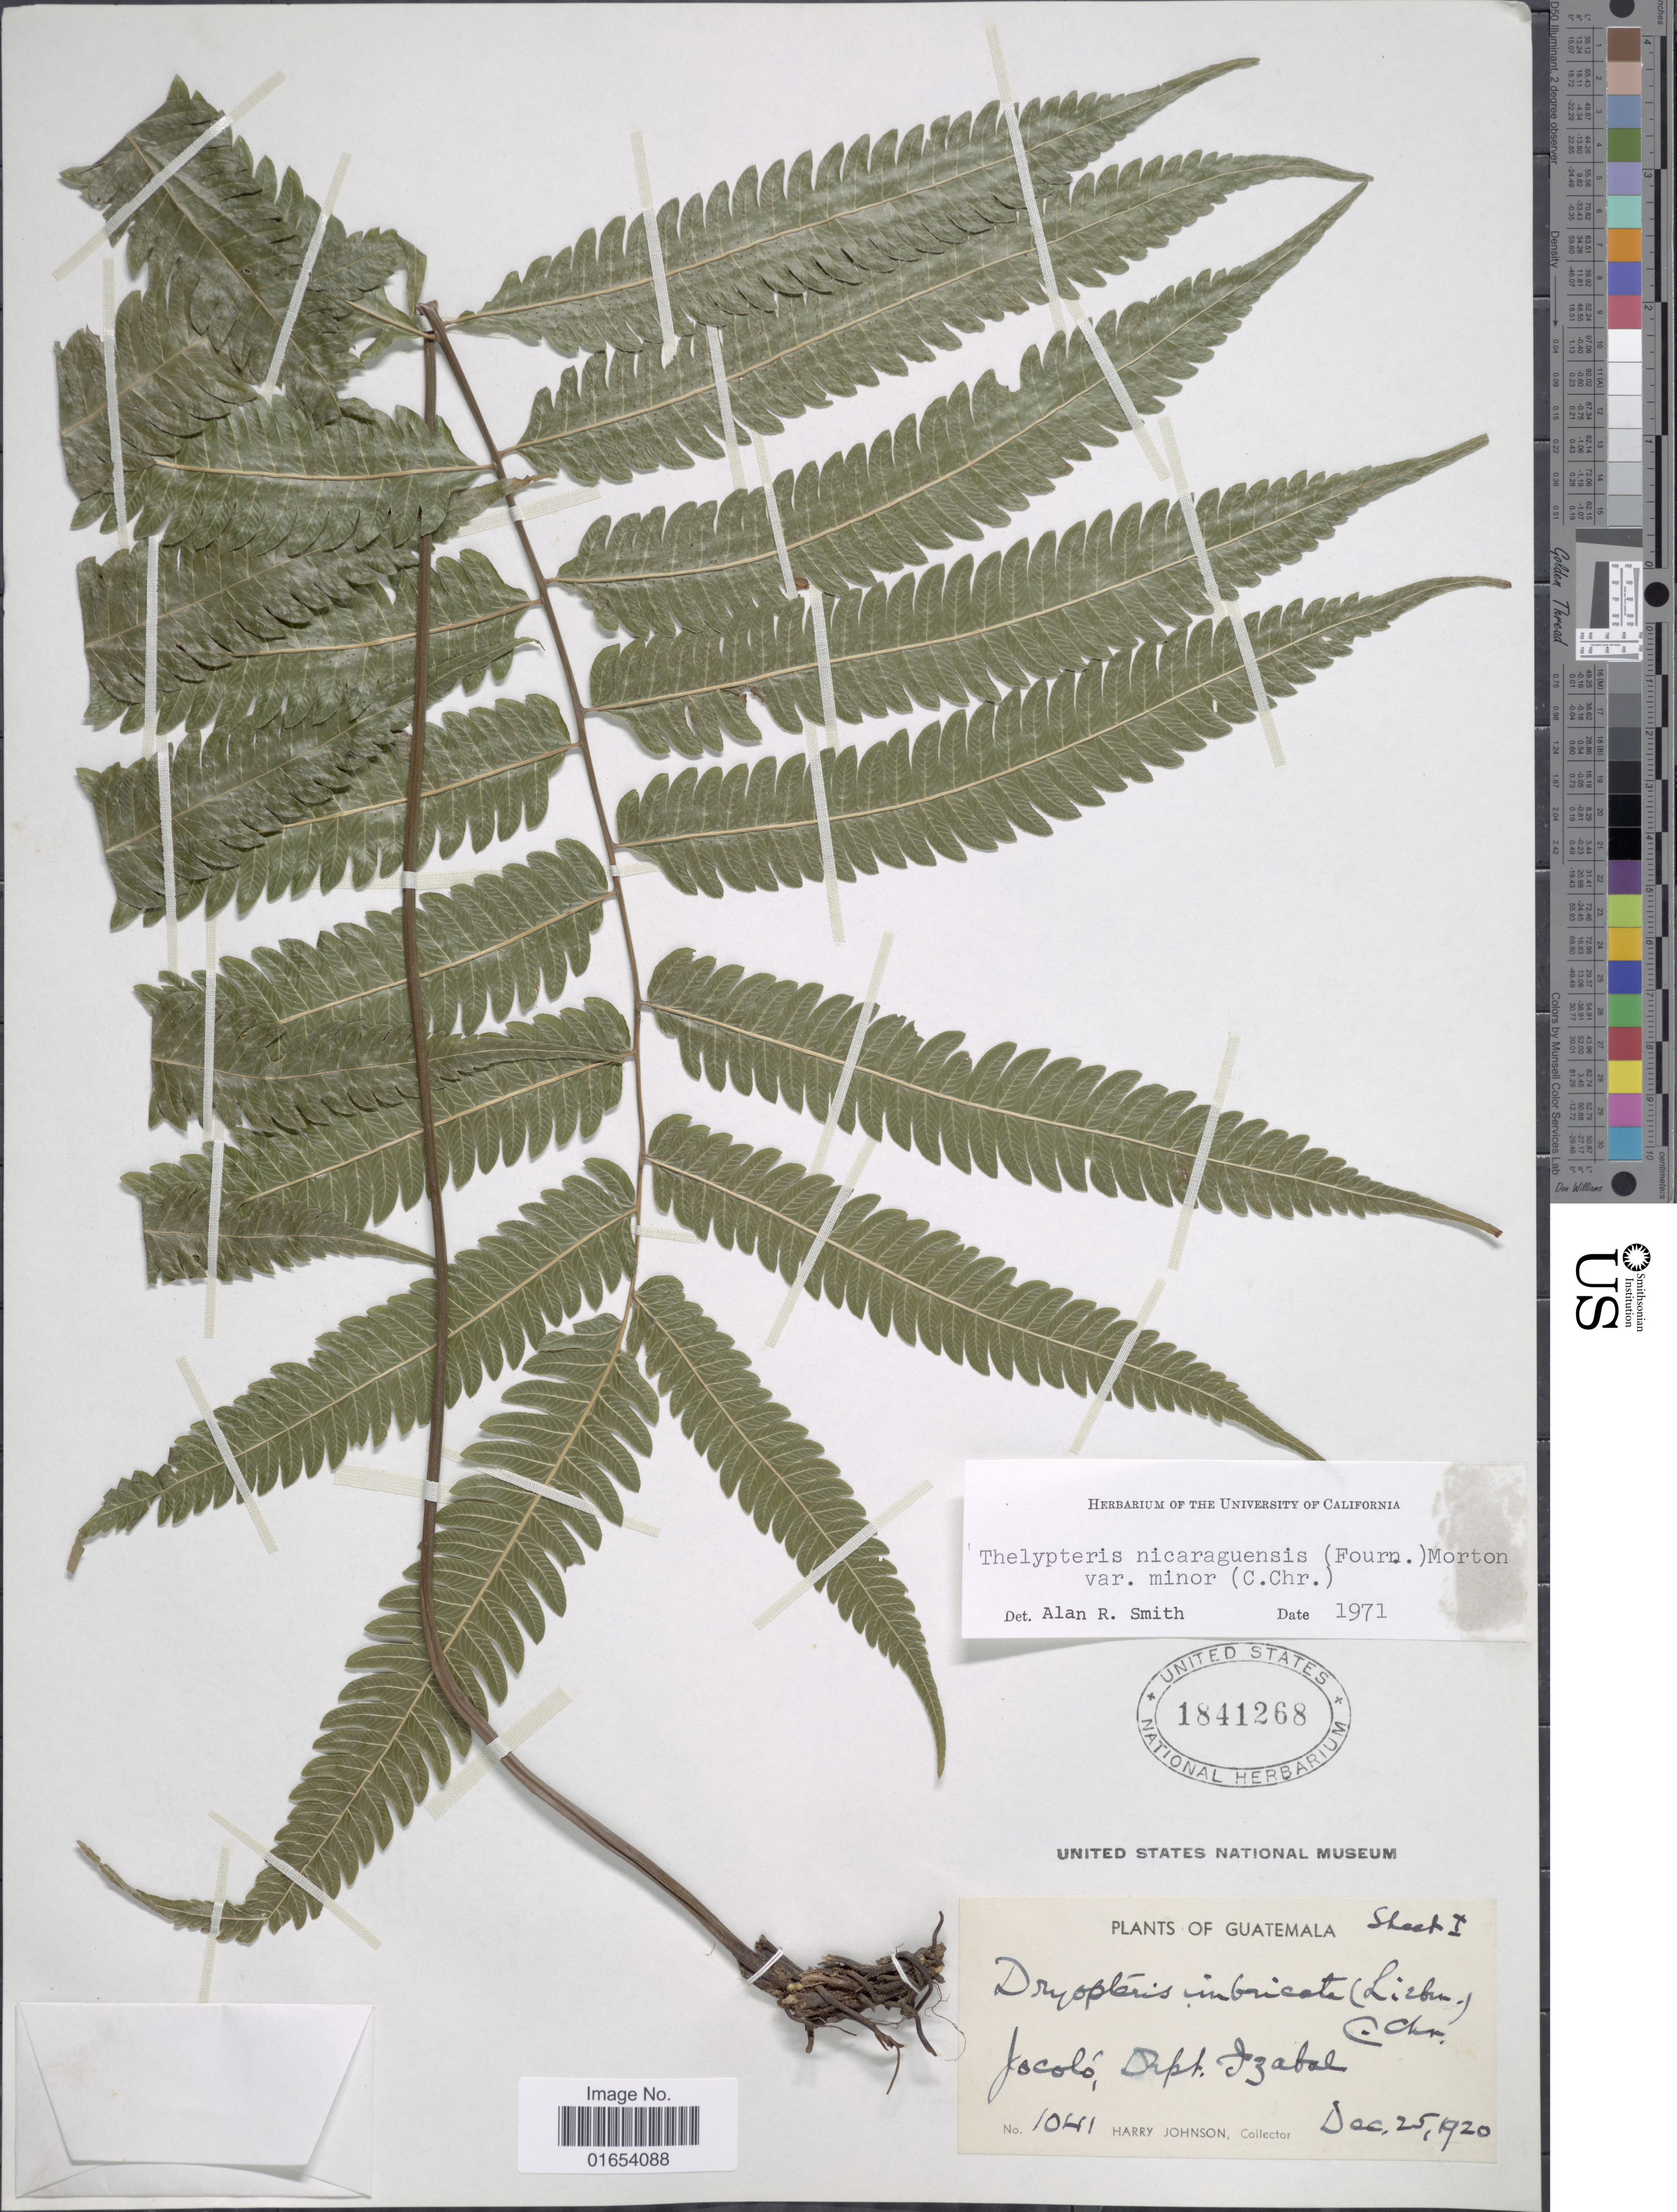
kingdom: Plantae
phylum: Tracheophyta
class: Polypodiopsida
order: Polypodiales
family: Thelypteridaceae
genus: Goniopteris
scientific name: Goniopteris minor (C. Chr.) comb. nov., ined 2015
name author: (C. Chr.)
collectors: H. Johnson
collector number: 1041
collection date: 1920-12-25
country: Guatemala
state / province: Izabal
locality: Guatemala, Jocolo, Dept. Izabal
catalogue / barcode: US 1841268